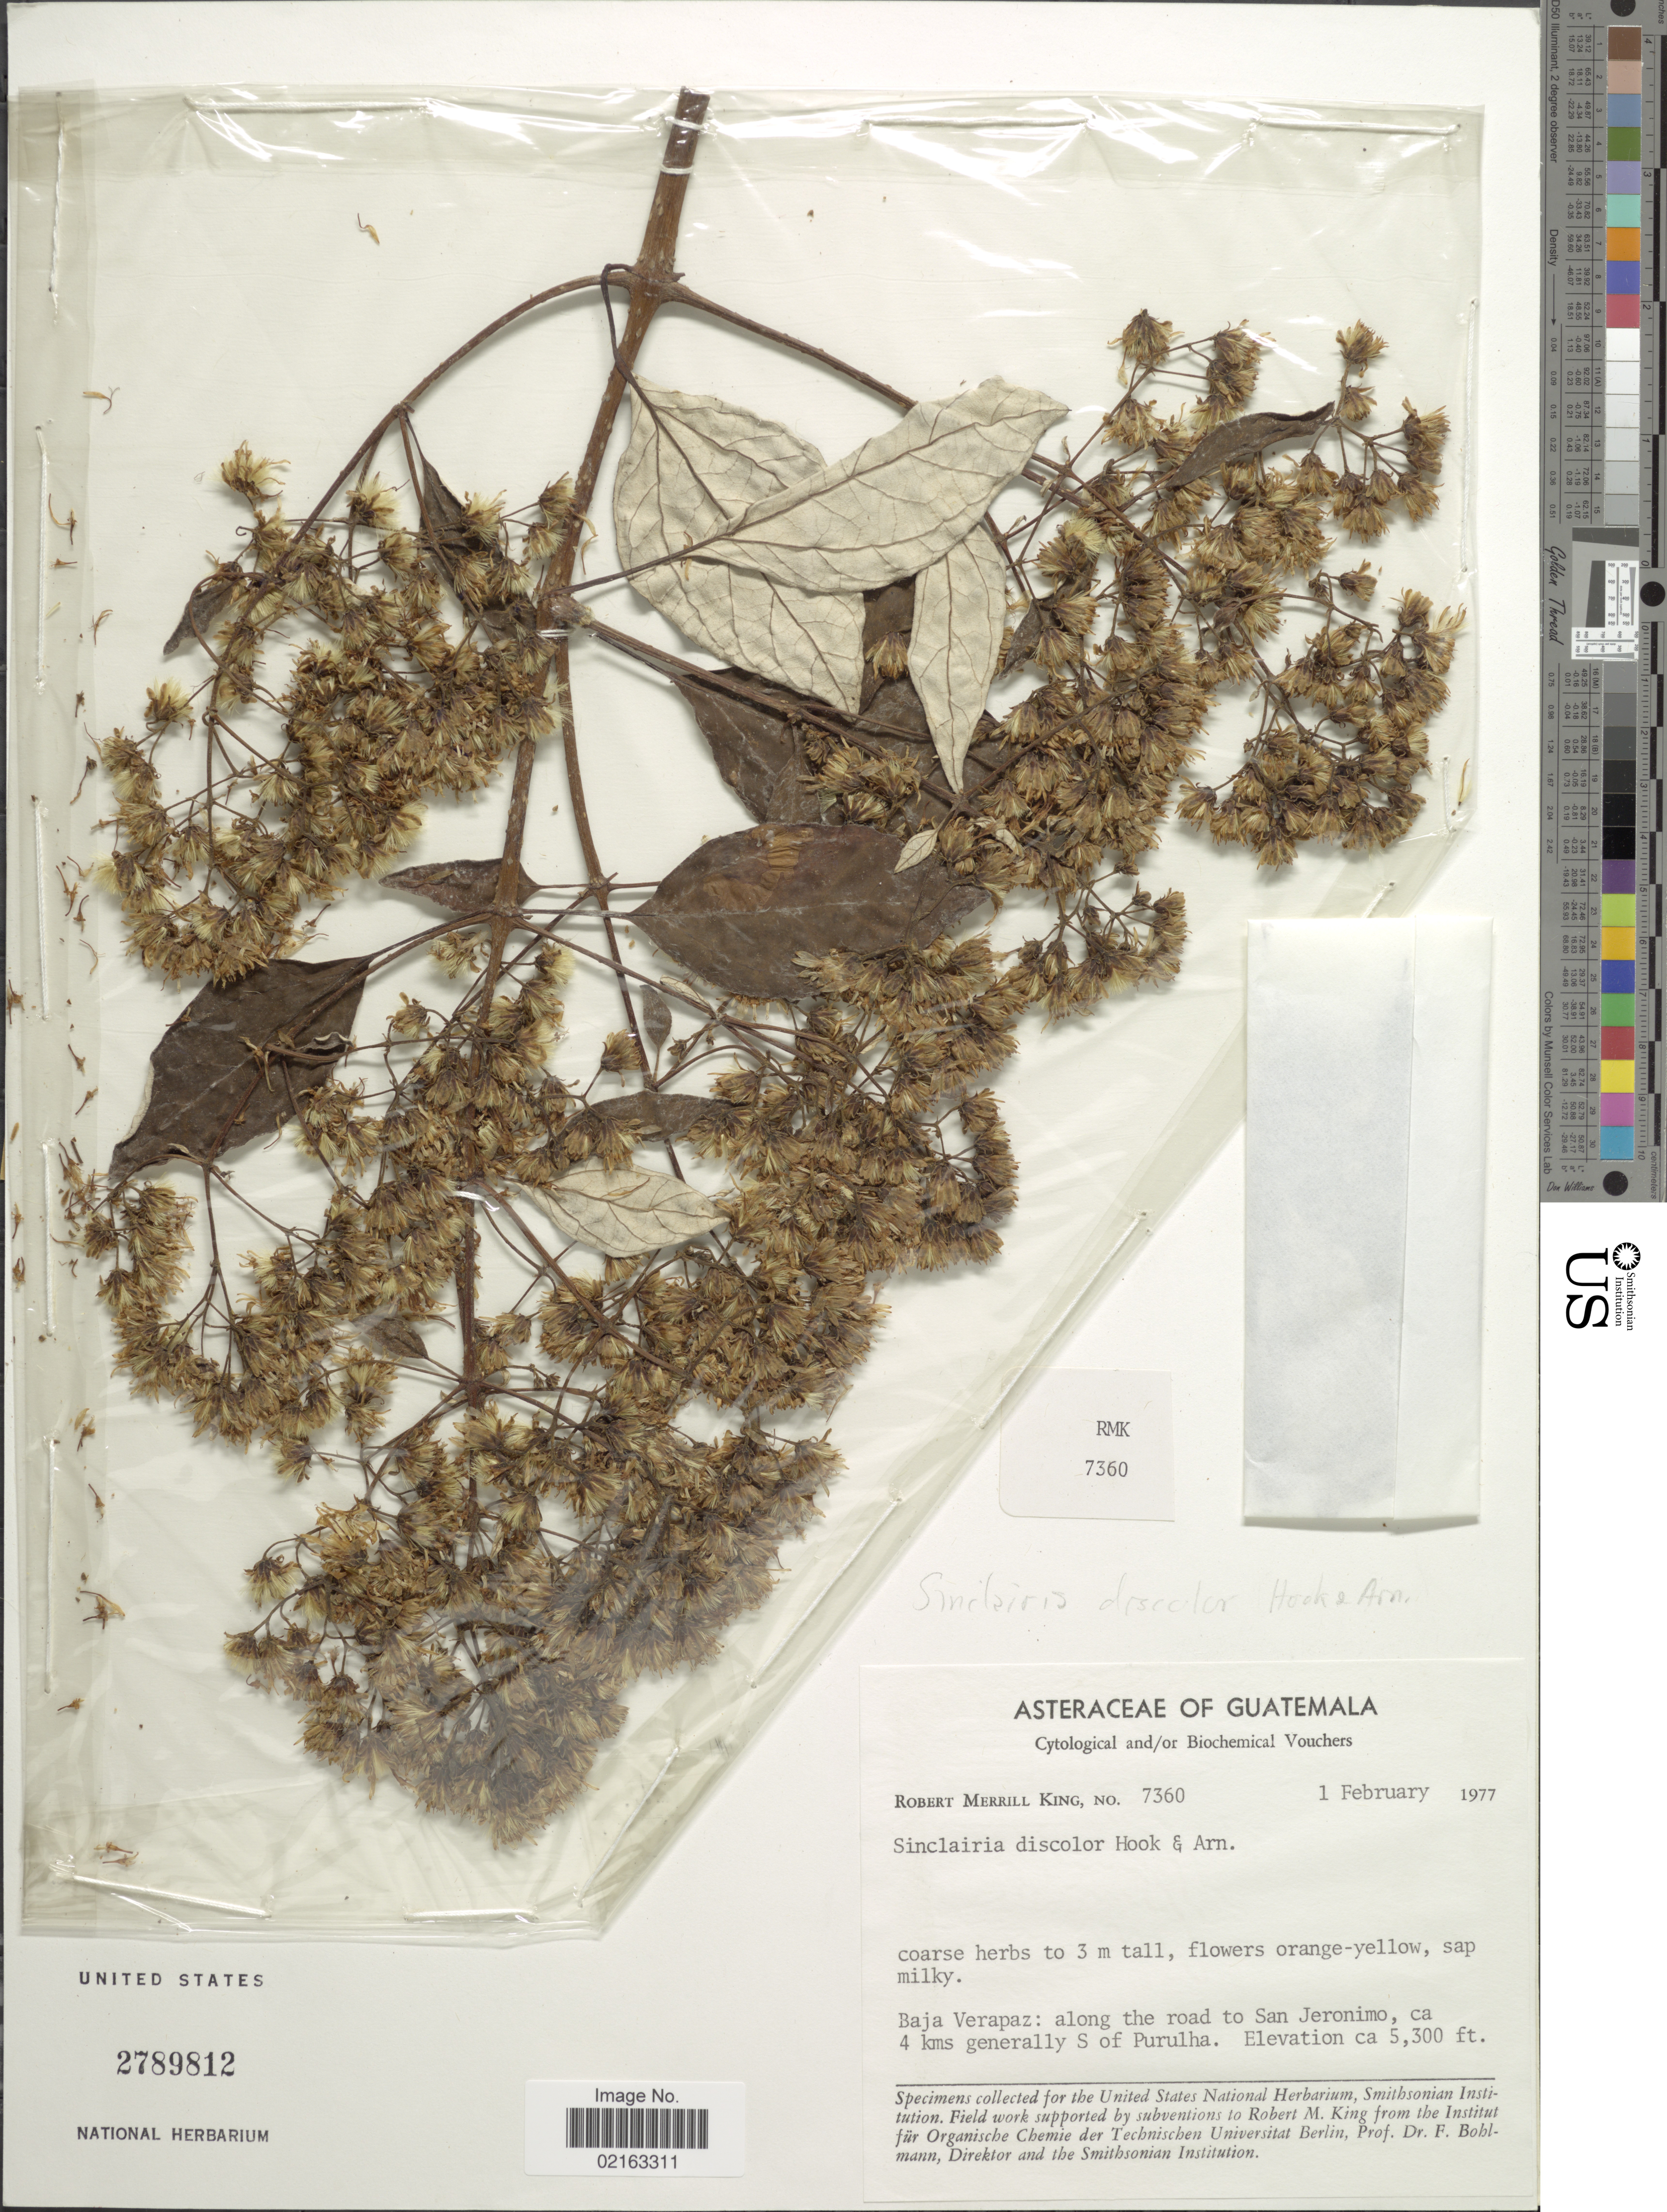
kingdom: Plantae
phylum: Tracheophyta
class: Magnoliopsida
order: Asterales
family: Asteraceae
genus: Sinclairia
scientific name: Sinclairia discolor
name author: Hook. & Arn.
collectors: R. M. King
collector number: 7360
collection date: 1977-02-01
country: Guatemala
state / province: Baja Verapaz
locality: Baja Verapaz: along the road to San Jeronimo, ca 4 kms generally S of Purulha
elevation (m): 1615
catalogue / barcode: US 2789812